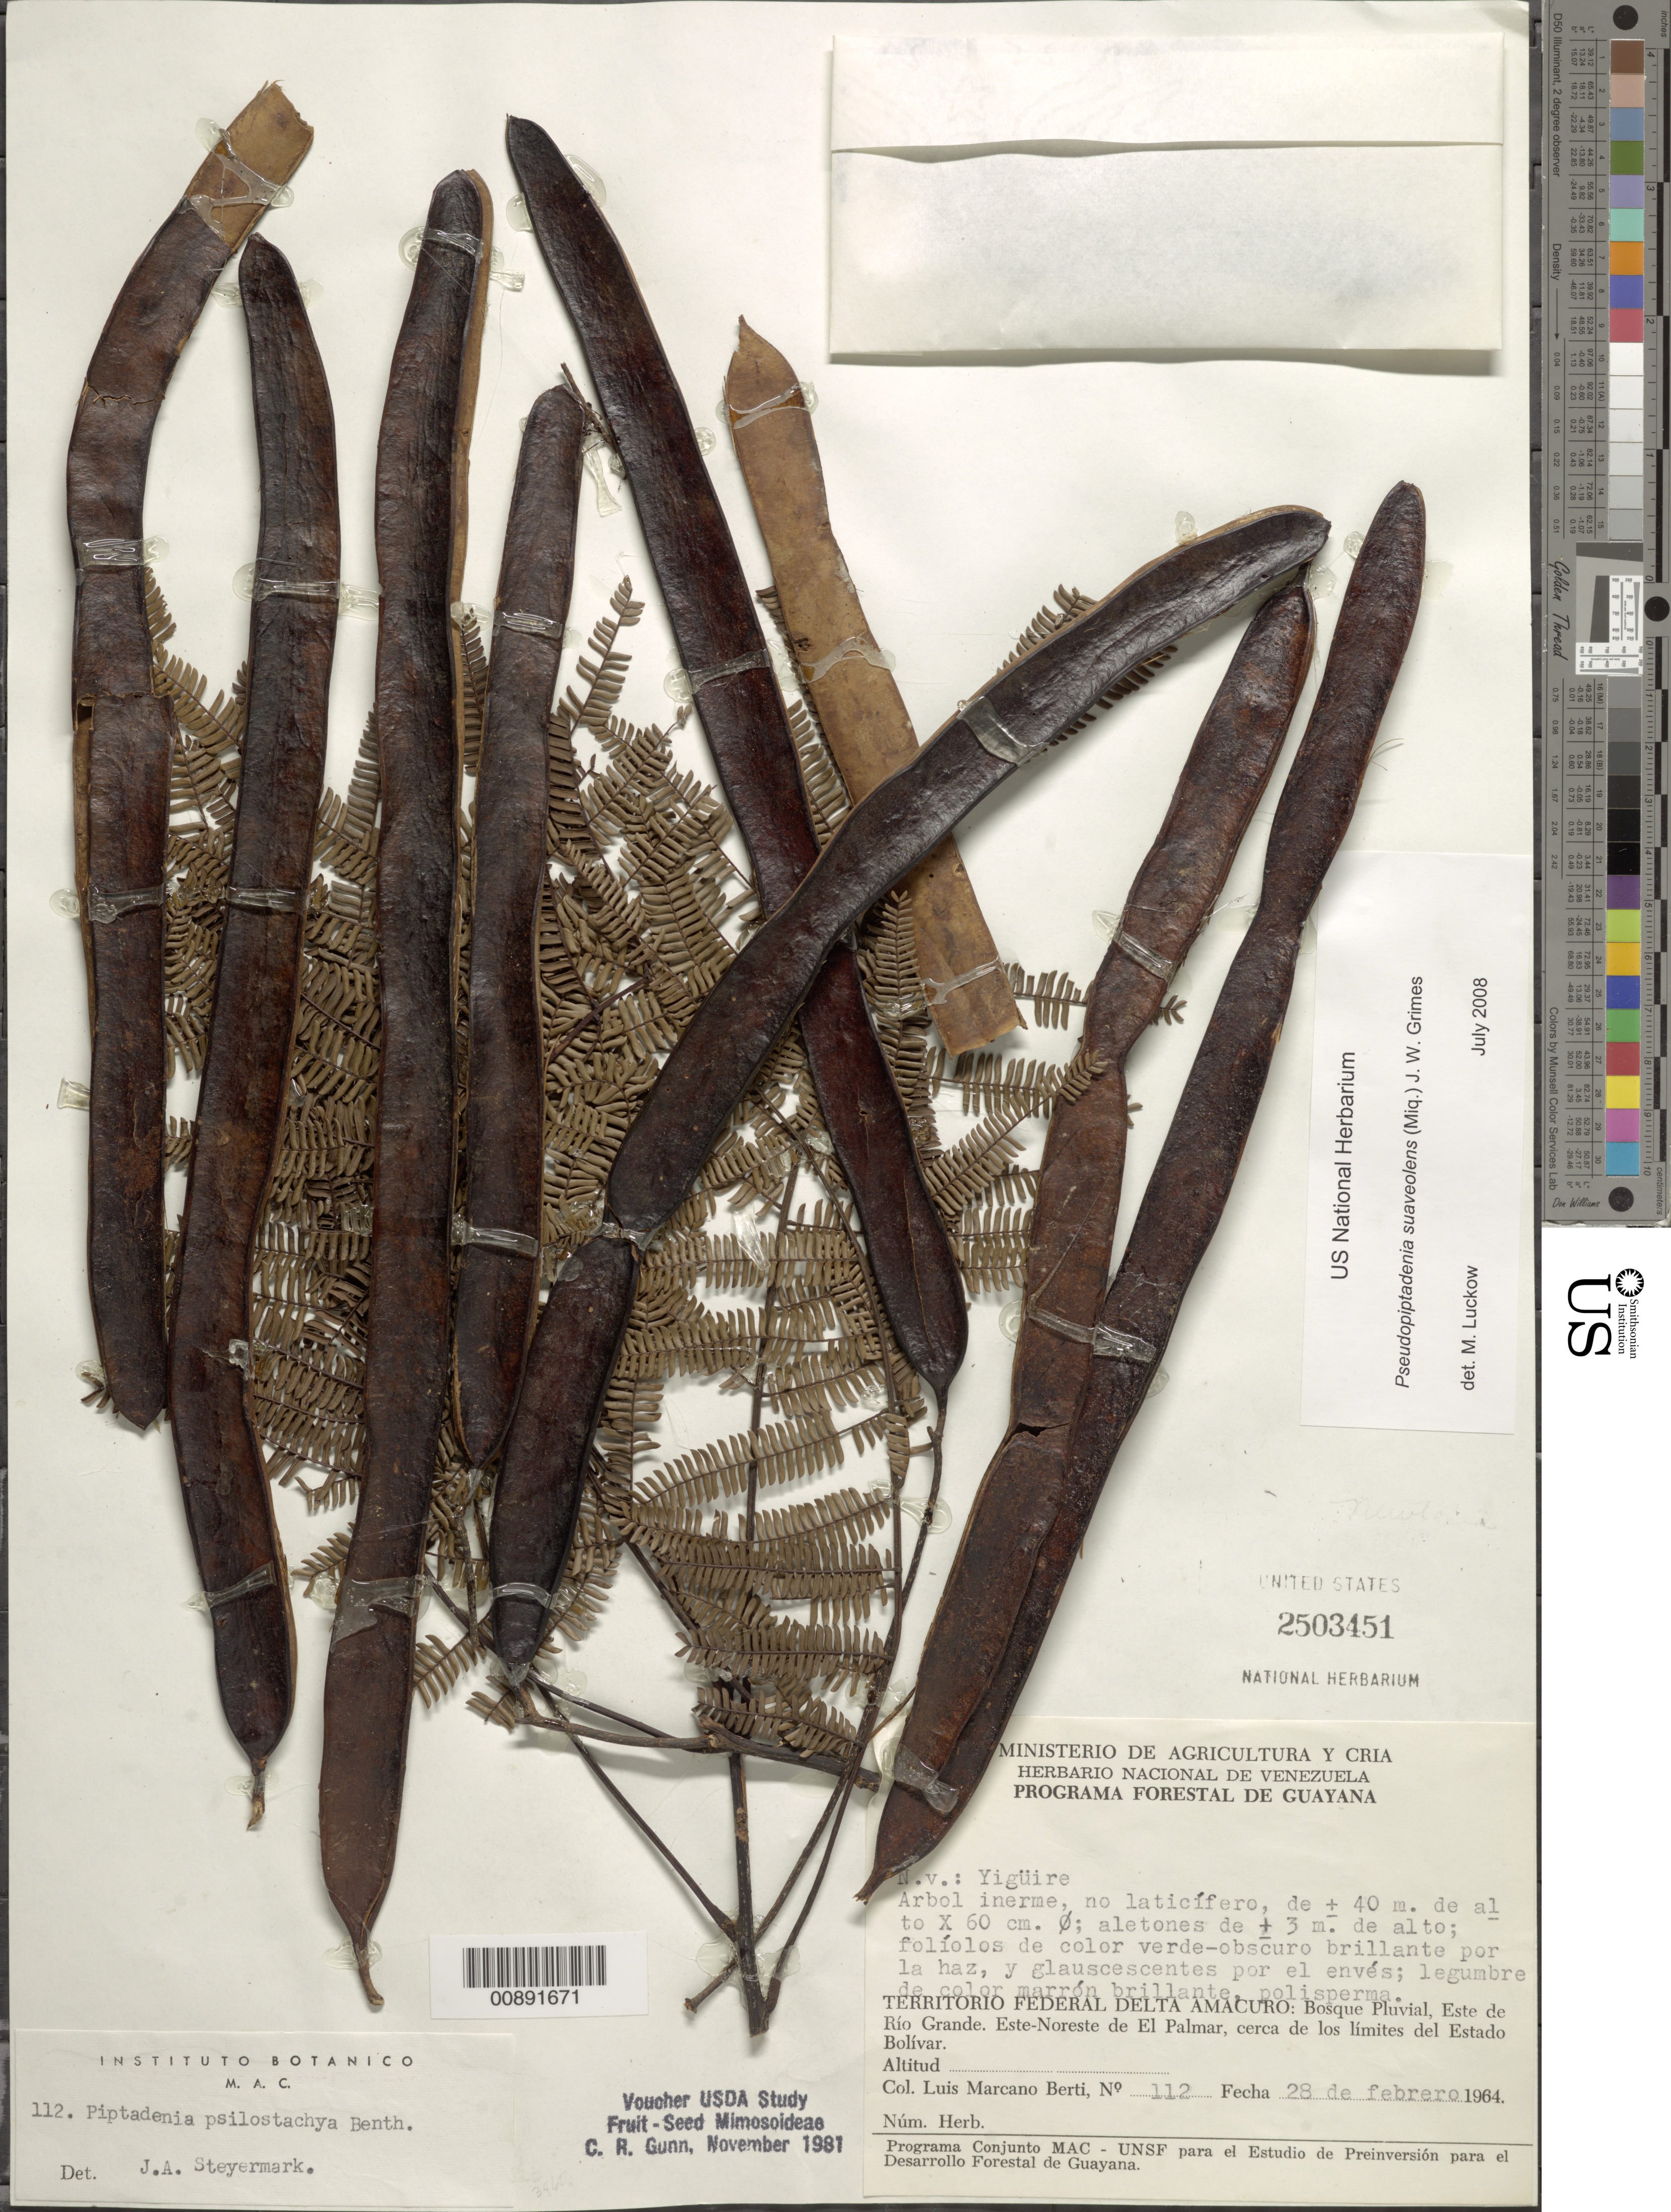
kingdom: Plantae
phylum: Tracheophyta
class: Magnoliopsida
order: Fabales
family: Fabaceae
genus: Marlimorimia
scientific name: Marlimorimia psilostachya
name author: (DC.) L.P. Queiroz & Marc.F. Simon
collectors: L. Marcano-Berti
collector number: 112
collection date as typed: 28-Feb-64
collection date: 1964-02-28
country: Venezuela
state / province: Delta Amacuro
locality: Este de Río Grande, ENE de El Palmar, cerca de los limites del Estado Bolívar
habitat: Bosque pluvial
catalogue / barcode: US 2503451